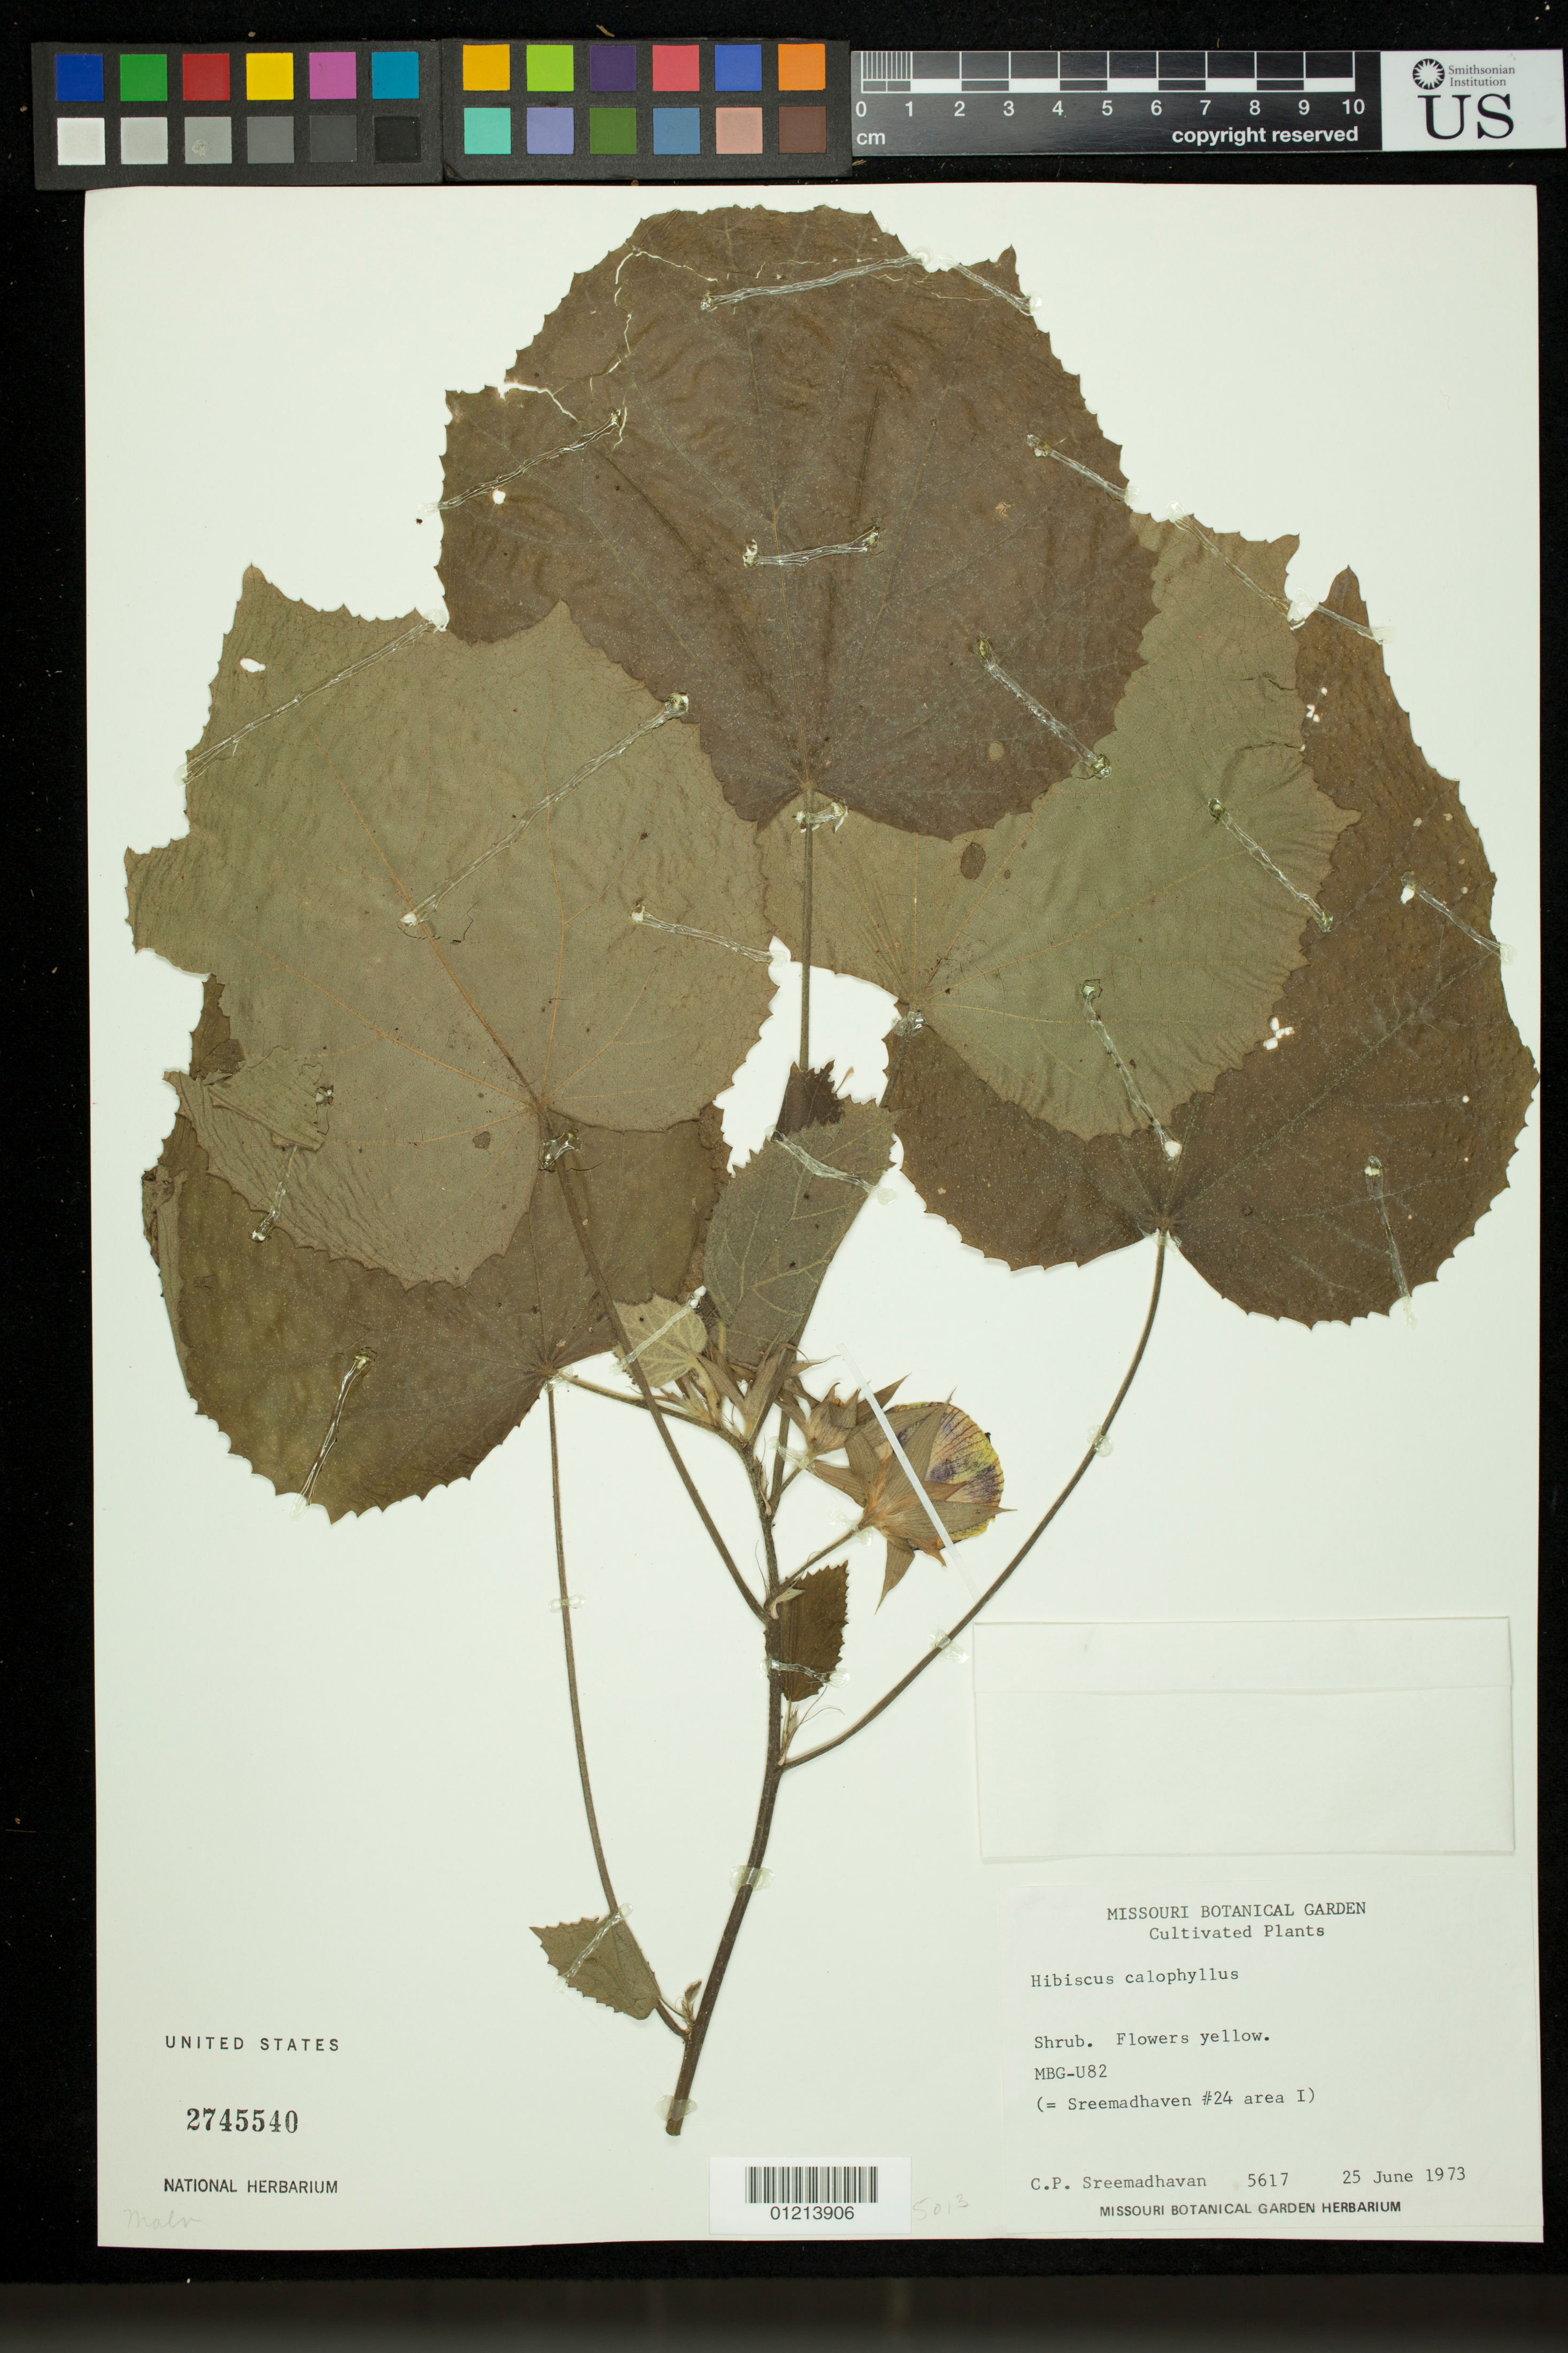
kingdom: Plantae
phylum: Tracheophyta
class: Magnoliopsida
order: Malvales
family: Malvaceae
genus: Hibiscus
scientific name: Hibiscus calyphyllus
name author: Cav.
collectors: C. P. Sreemadhaven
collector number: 5617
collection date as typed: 25 Jun 1973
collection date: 1973-06-25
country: United States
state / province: Missouri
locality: Missouri Botanical Garden: Cultivated Plants. MBG-U82 (= Sreemadhaven #24 area I)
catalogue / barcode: US 2745540